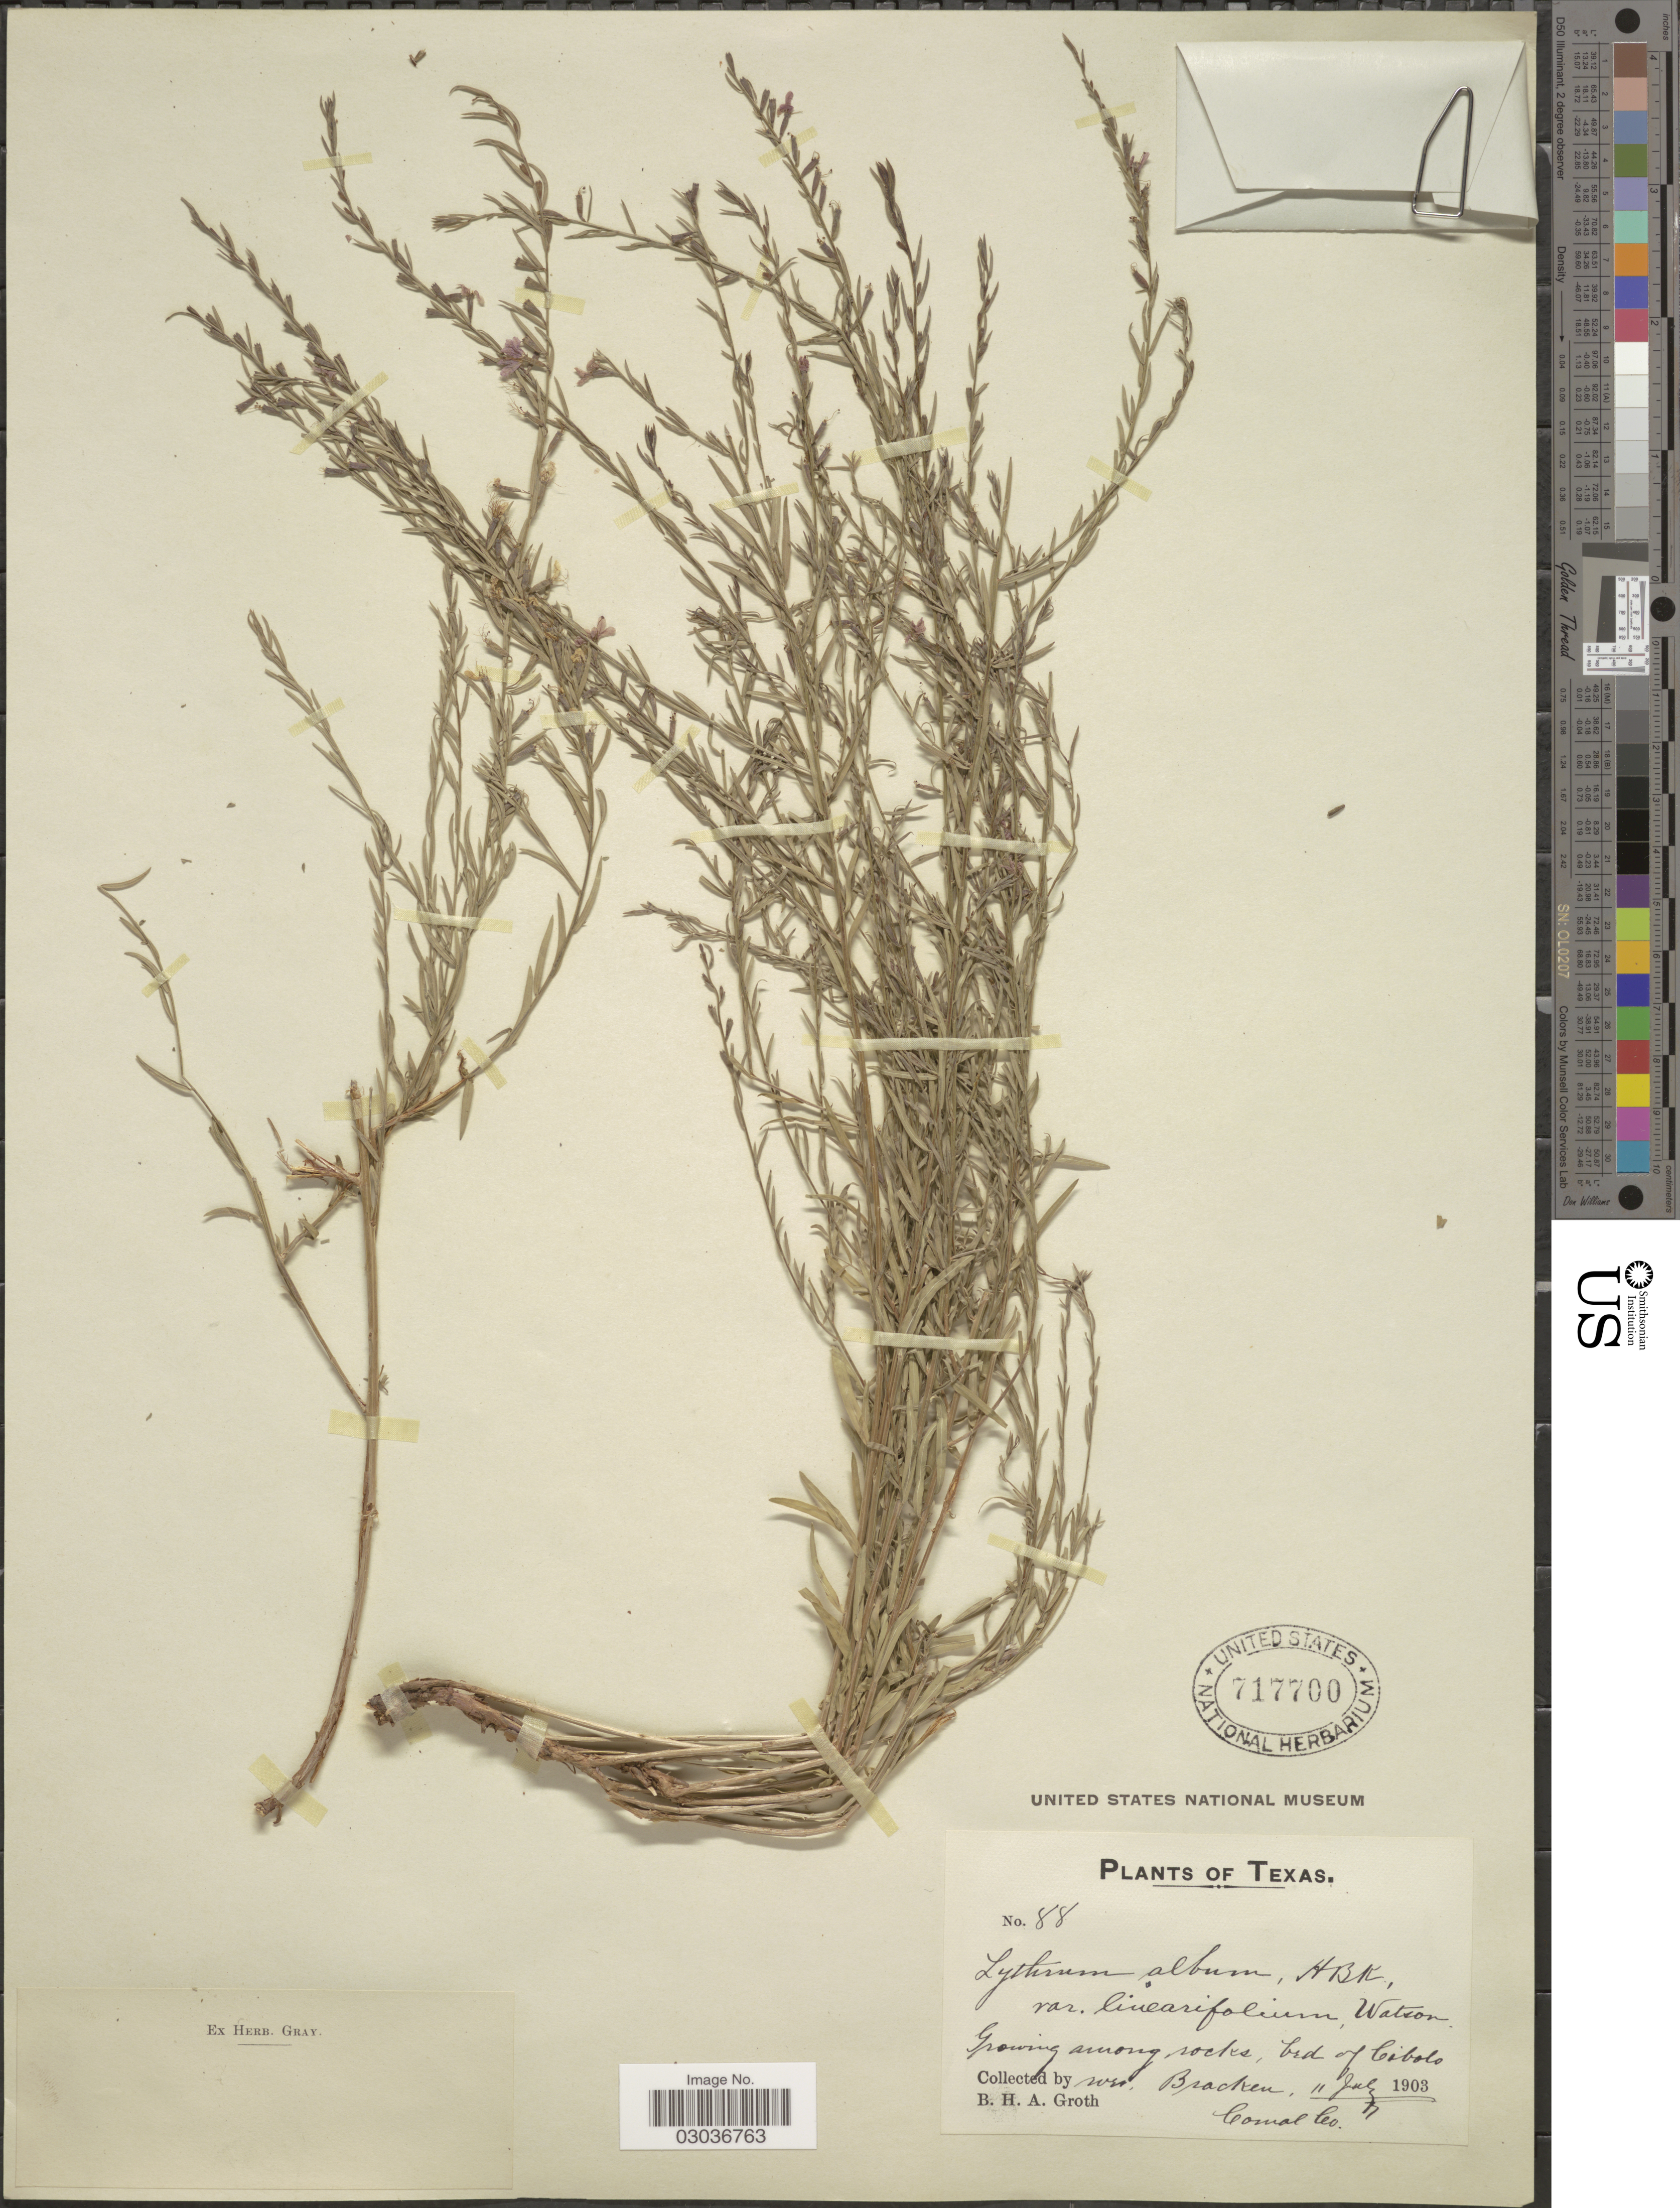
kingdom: Plantae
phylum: Tracheophyta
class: Magnoliopsida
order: Myrtales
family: Lythraceae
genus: Lythrum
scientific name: Lythrum album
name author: Kunth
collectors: B. Groth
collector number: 88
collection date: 1903-07-11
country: United States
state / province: Texas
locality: Growing among rocks, bed of Cibolo river, Bracken. Comal Co.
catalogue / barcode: US 717700